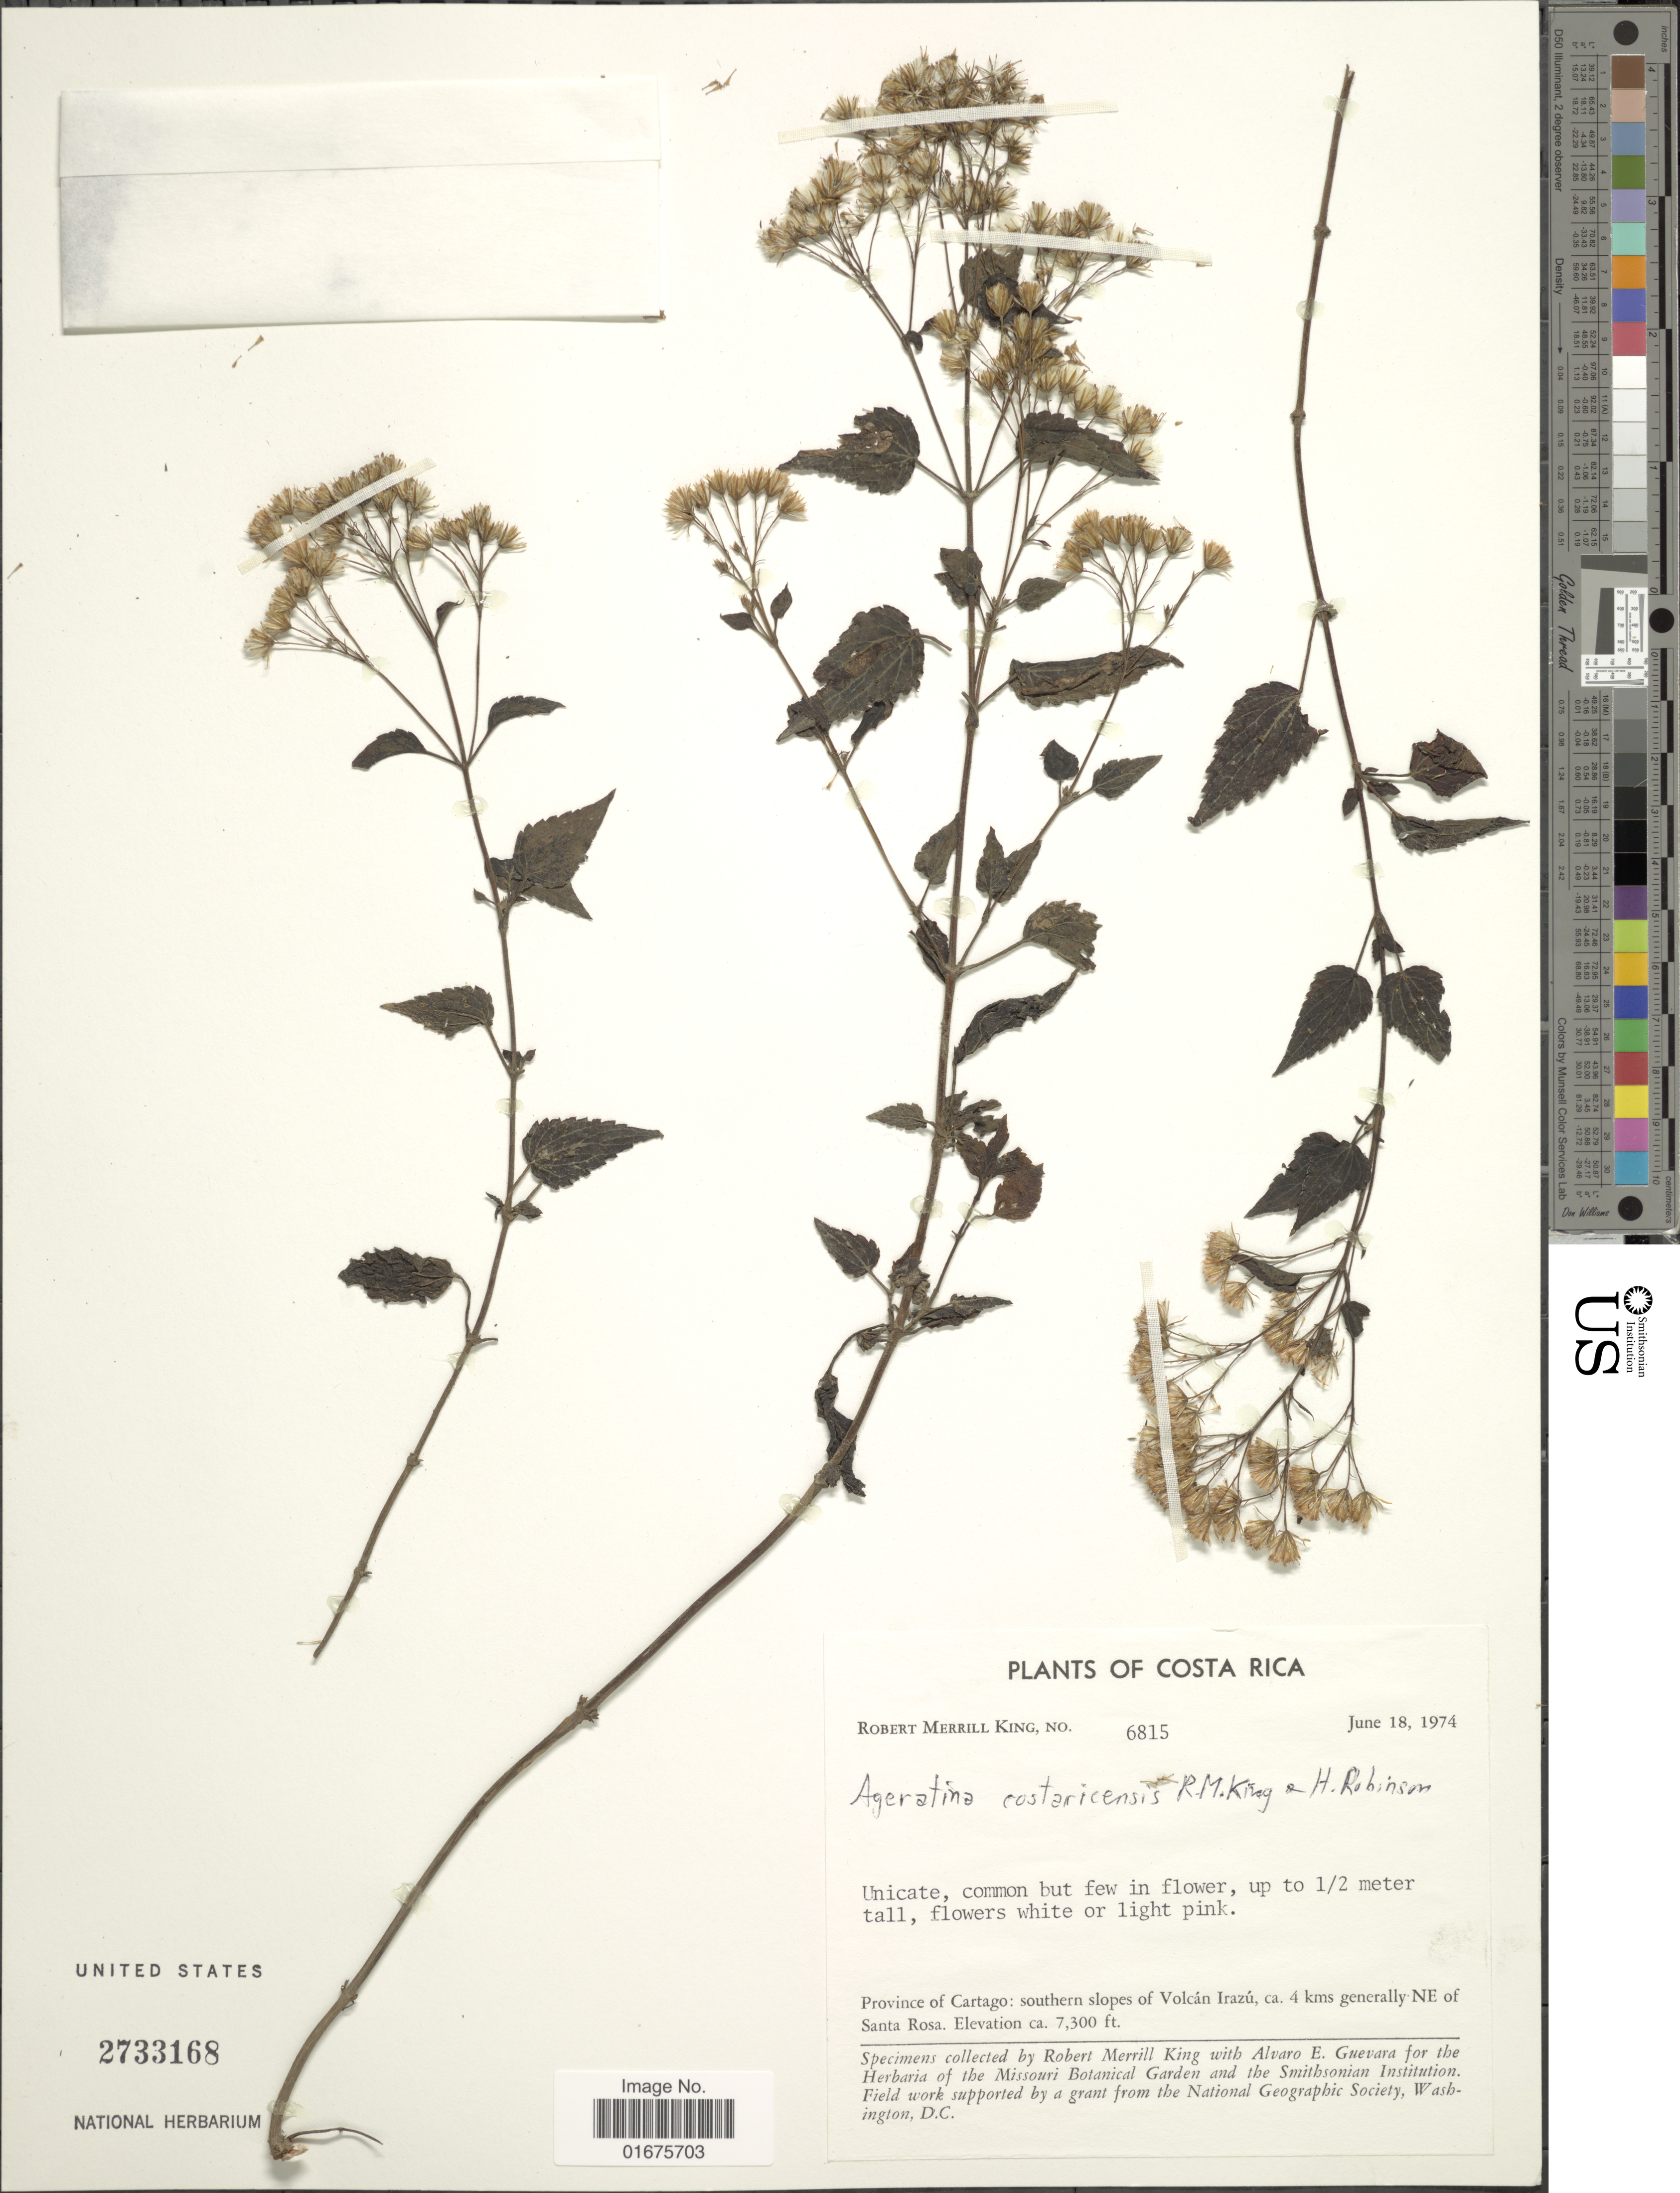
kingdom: Plantae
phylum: Tracheophyta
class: Magnoliopsida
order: Asterales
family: Asteraceae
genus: Ageratina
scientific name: Ageratina costaricensis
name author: R.M. King & H. Rob.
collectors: R. M. King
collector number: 6815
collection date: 1974-06-18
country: Costa Rica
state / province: Cartago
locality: Southern slopes of Volcan Irazu, ca. 4 kms generally NE of Santa Rosa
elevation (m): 2225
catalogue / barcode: US 2733168